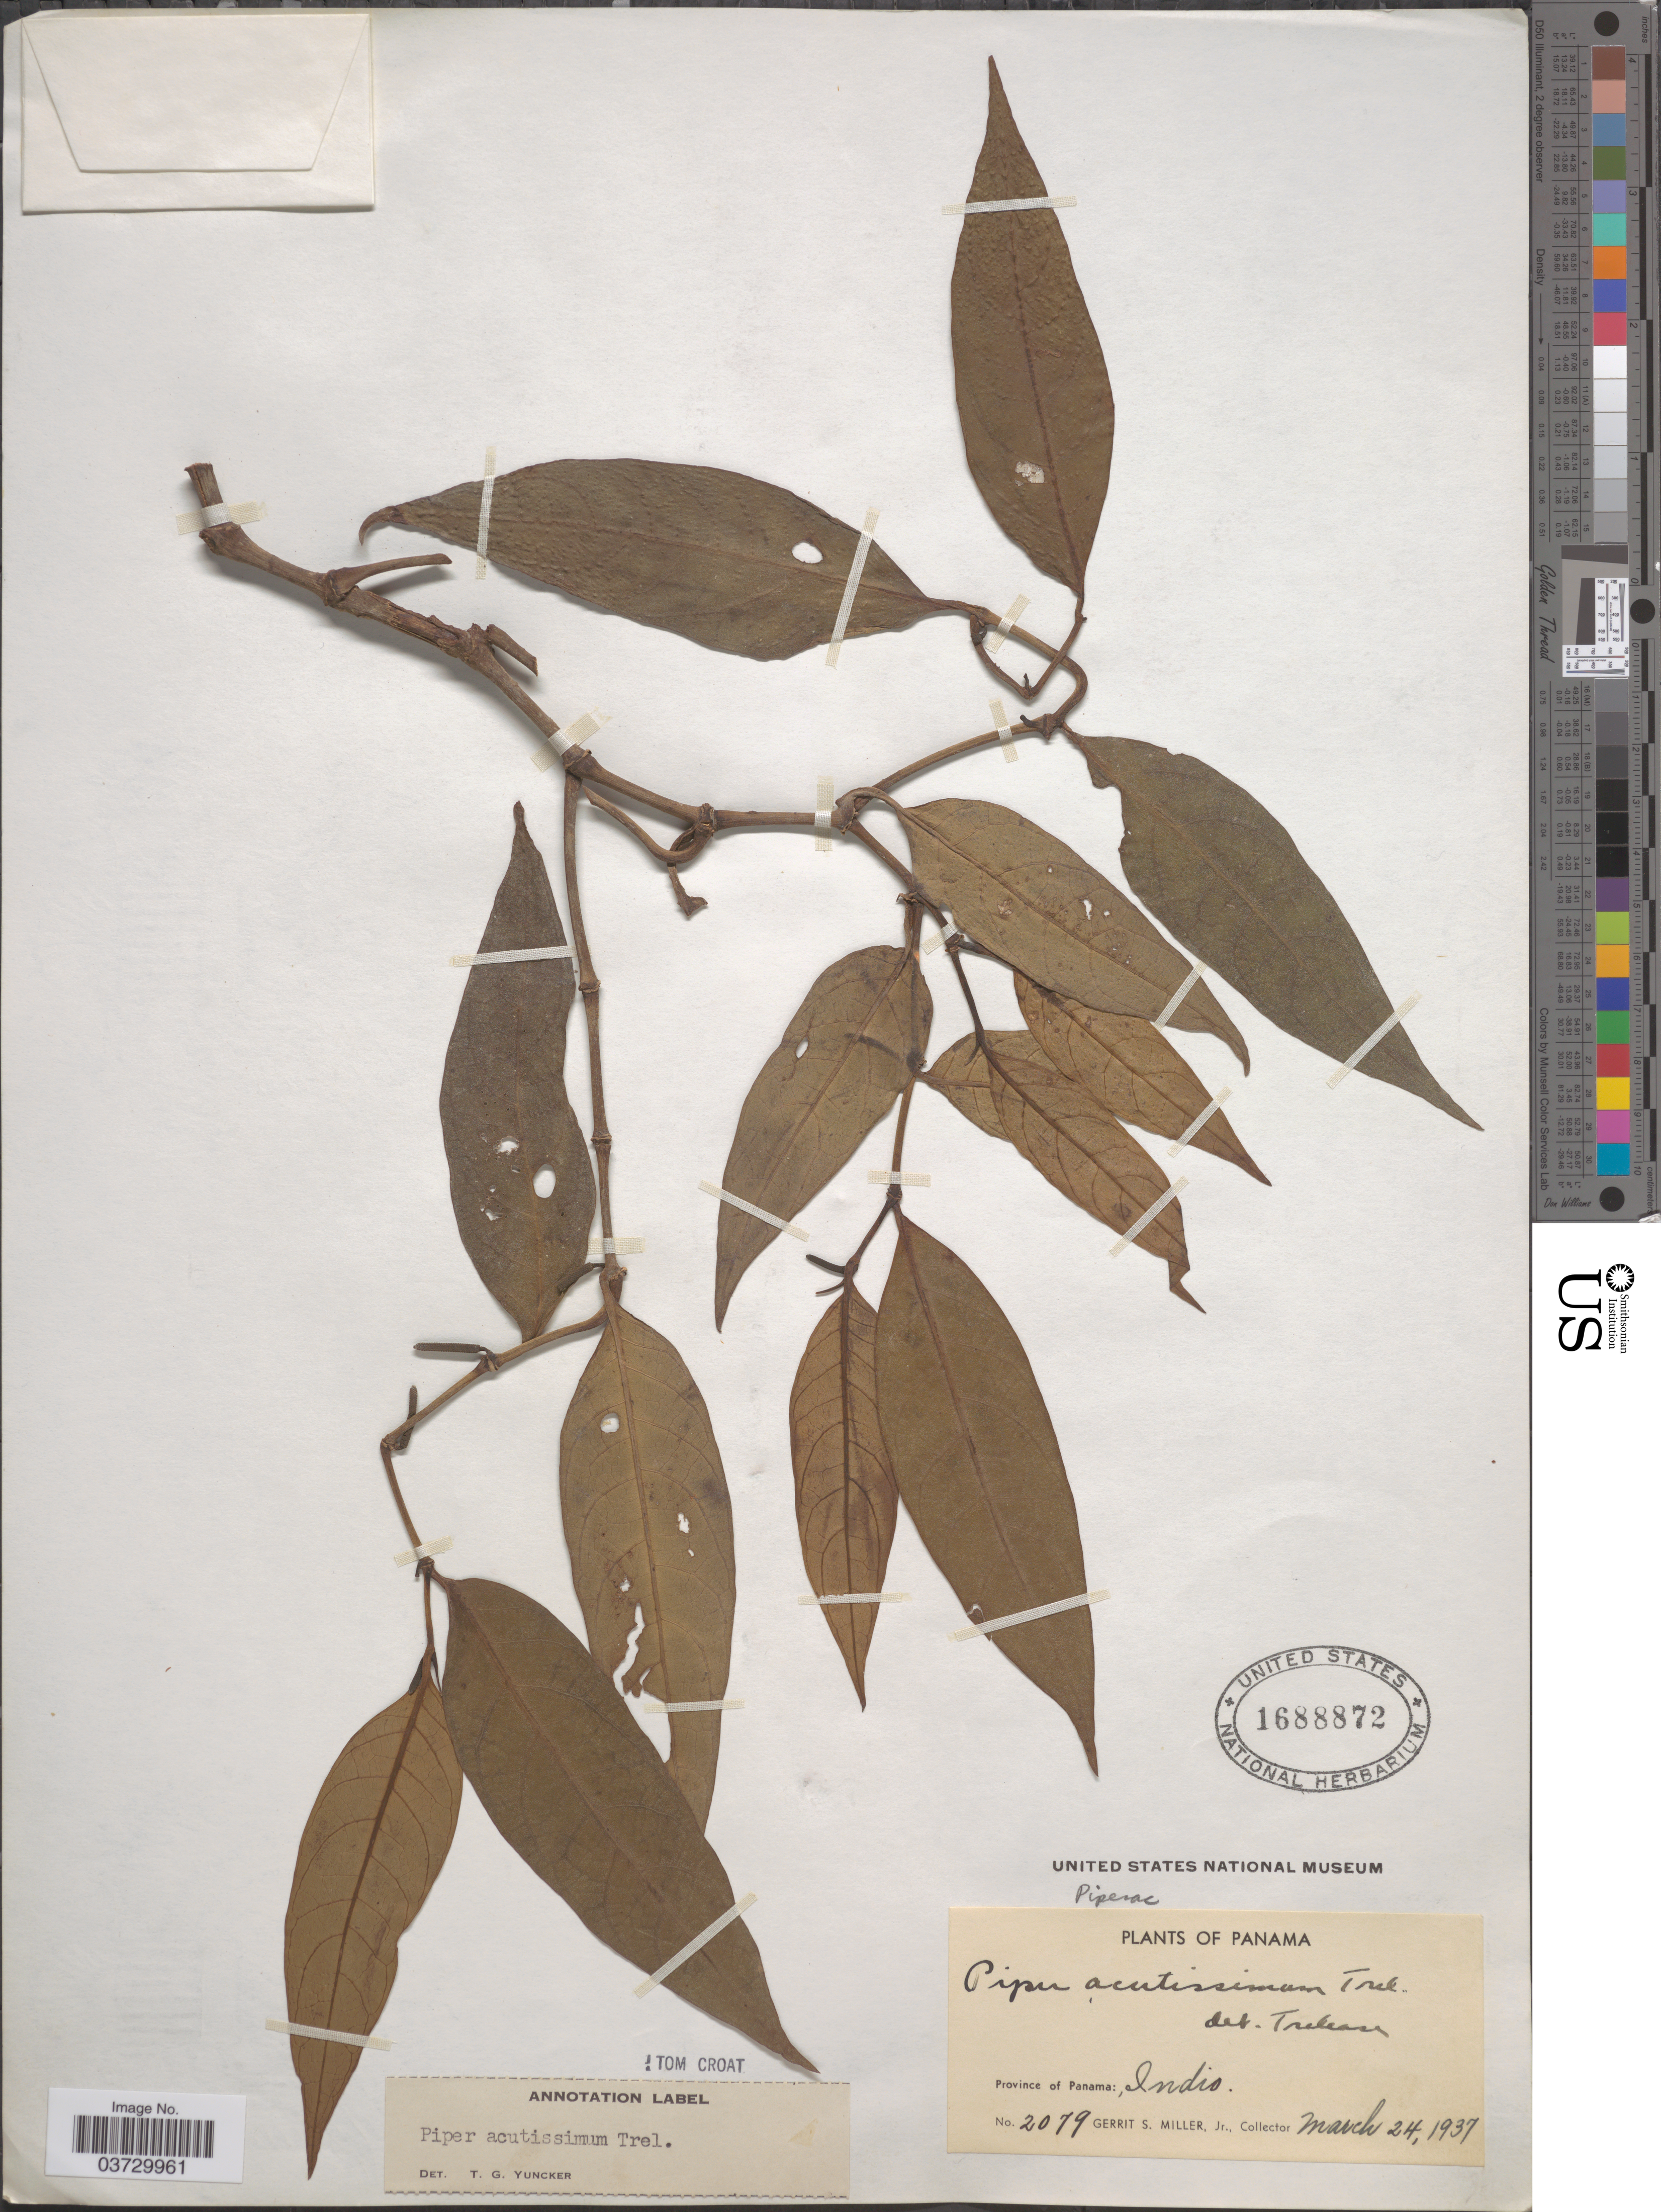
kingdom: Plantae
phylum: Tracheophyta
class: Magnoliopsida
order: Piperales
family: Piperaceae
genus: Piper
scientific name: Piper acutissimum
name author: Trel.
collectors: G. S. Miller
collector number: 2079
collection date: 1937-03-24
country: Panama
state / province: Panamá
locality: Indio.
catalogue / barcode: US 1688872